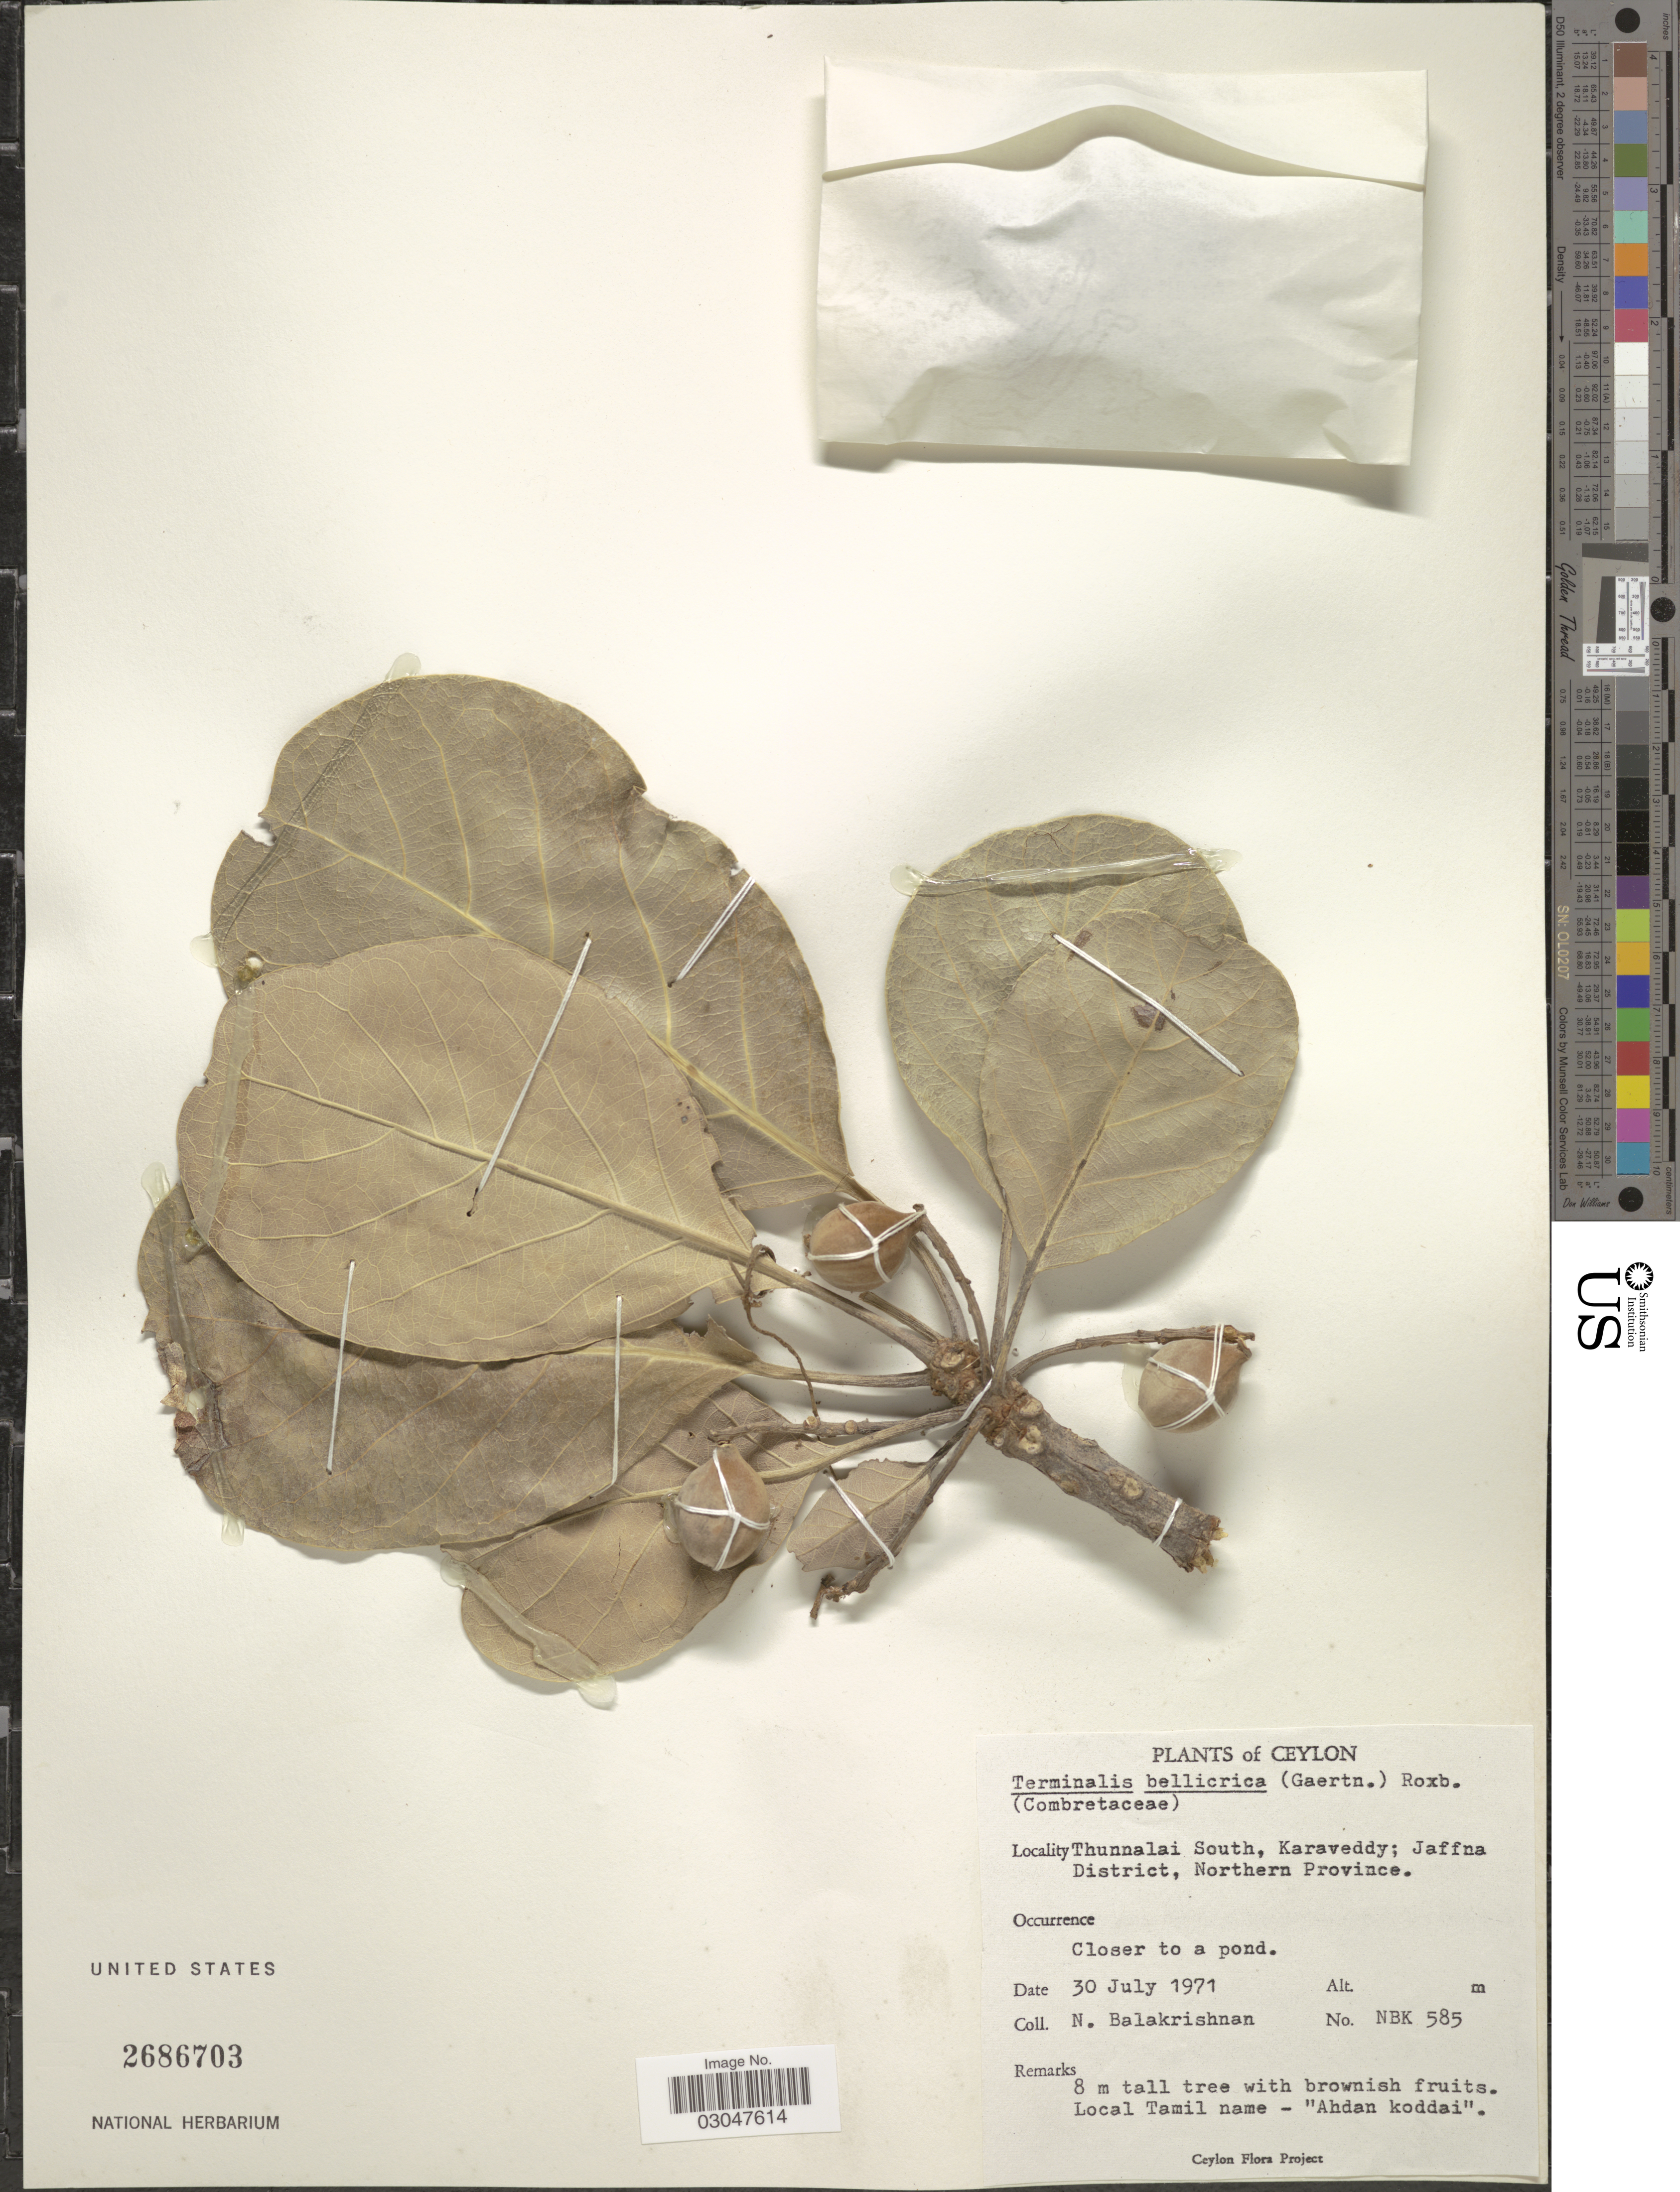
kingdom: Plantae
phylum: Tracheophyta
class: Magnoliopsida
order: Myrtales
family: Combretaceae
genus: Terminalia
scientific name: Terminalia bellirica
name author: (Gaertn.) Roxb.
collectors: N. Balakrishnan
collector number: NBK 585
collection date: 1971-07-30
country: Sri Lanka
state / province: Northern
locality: Ceylon. Thunnalai South, Karaveddy; Jaffna District.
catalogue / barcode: US 2686703